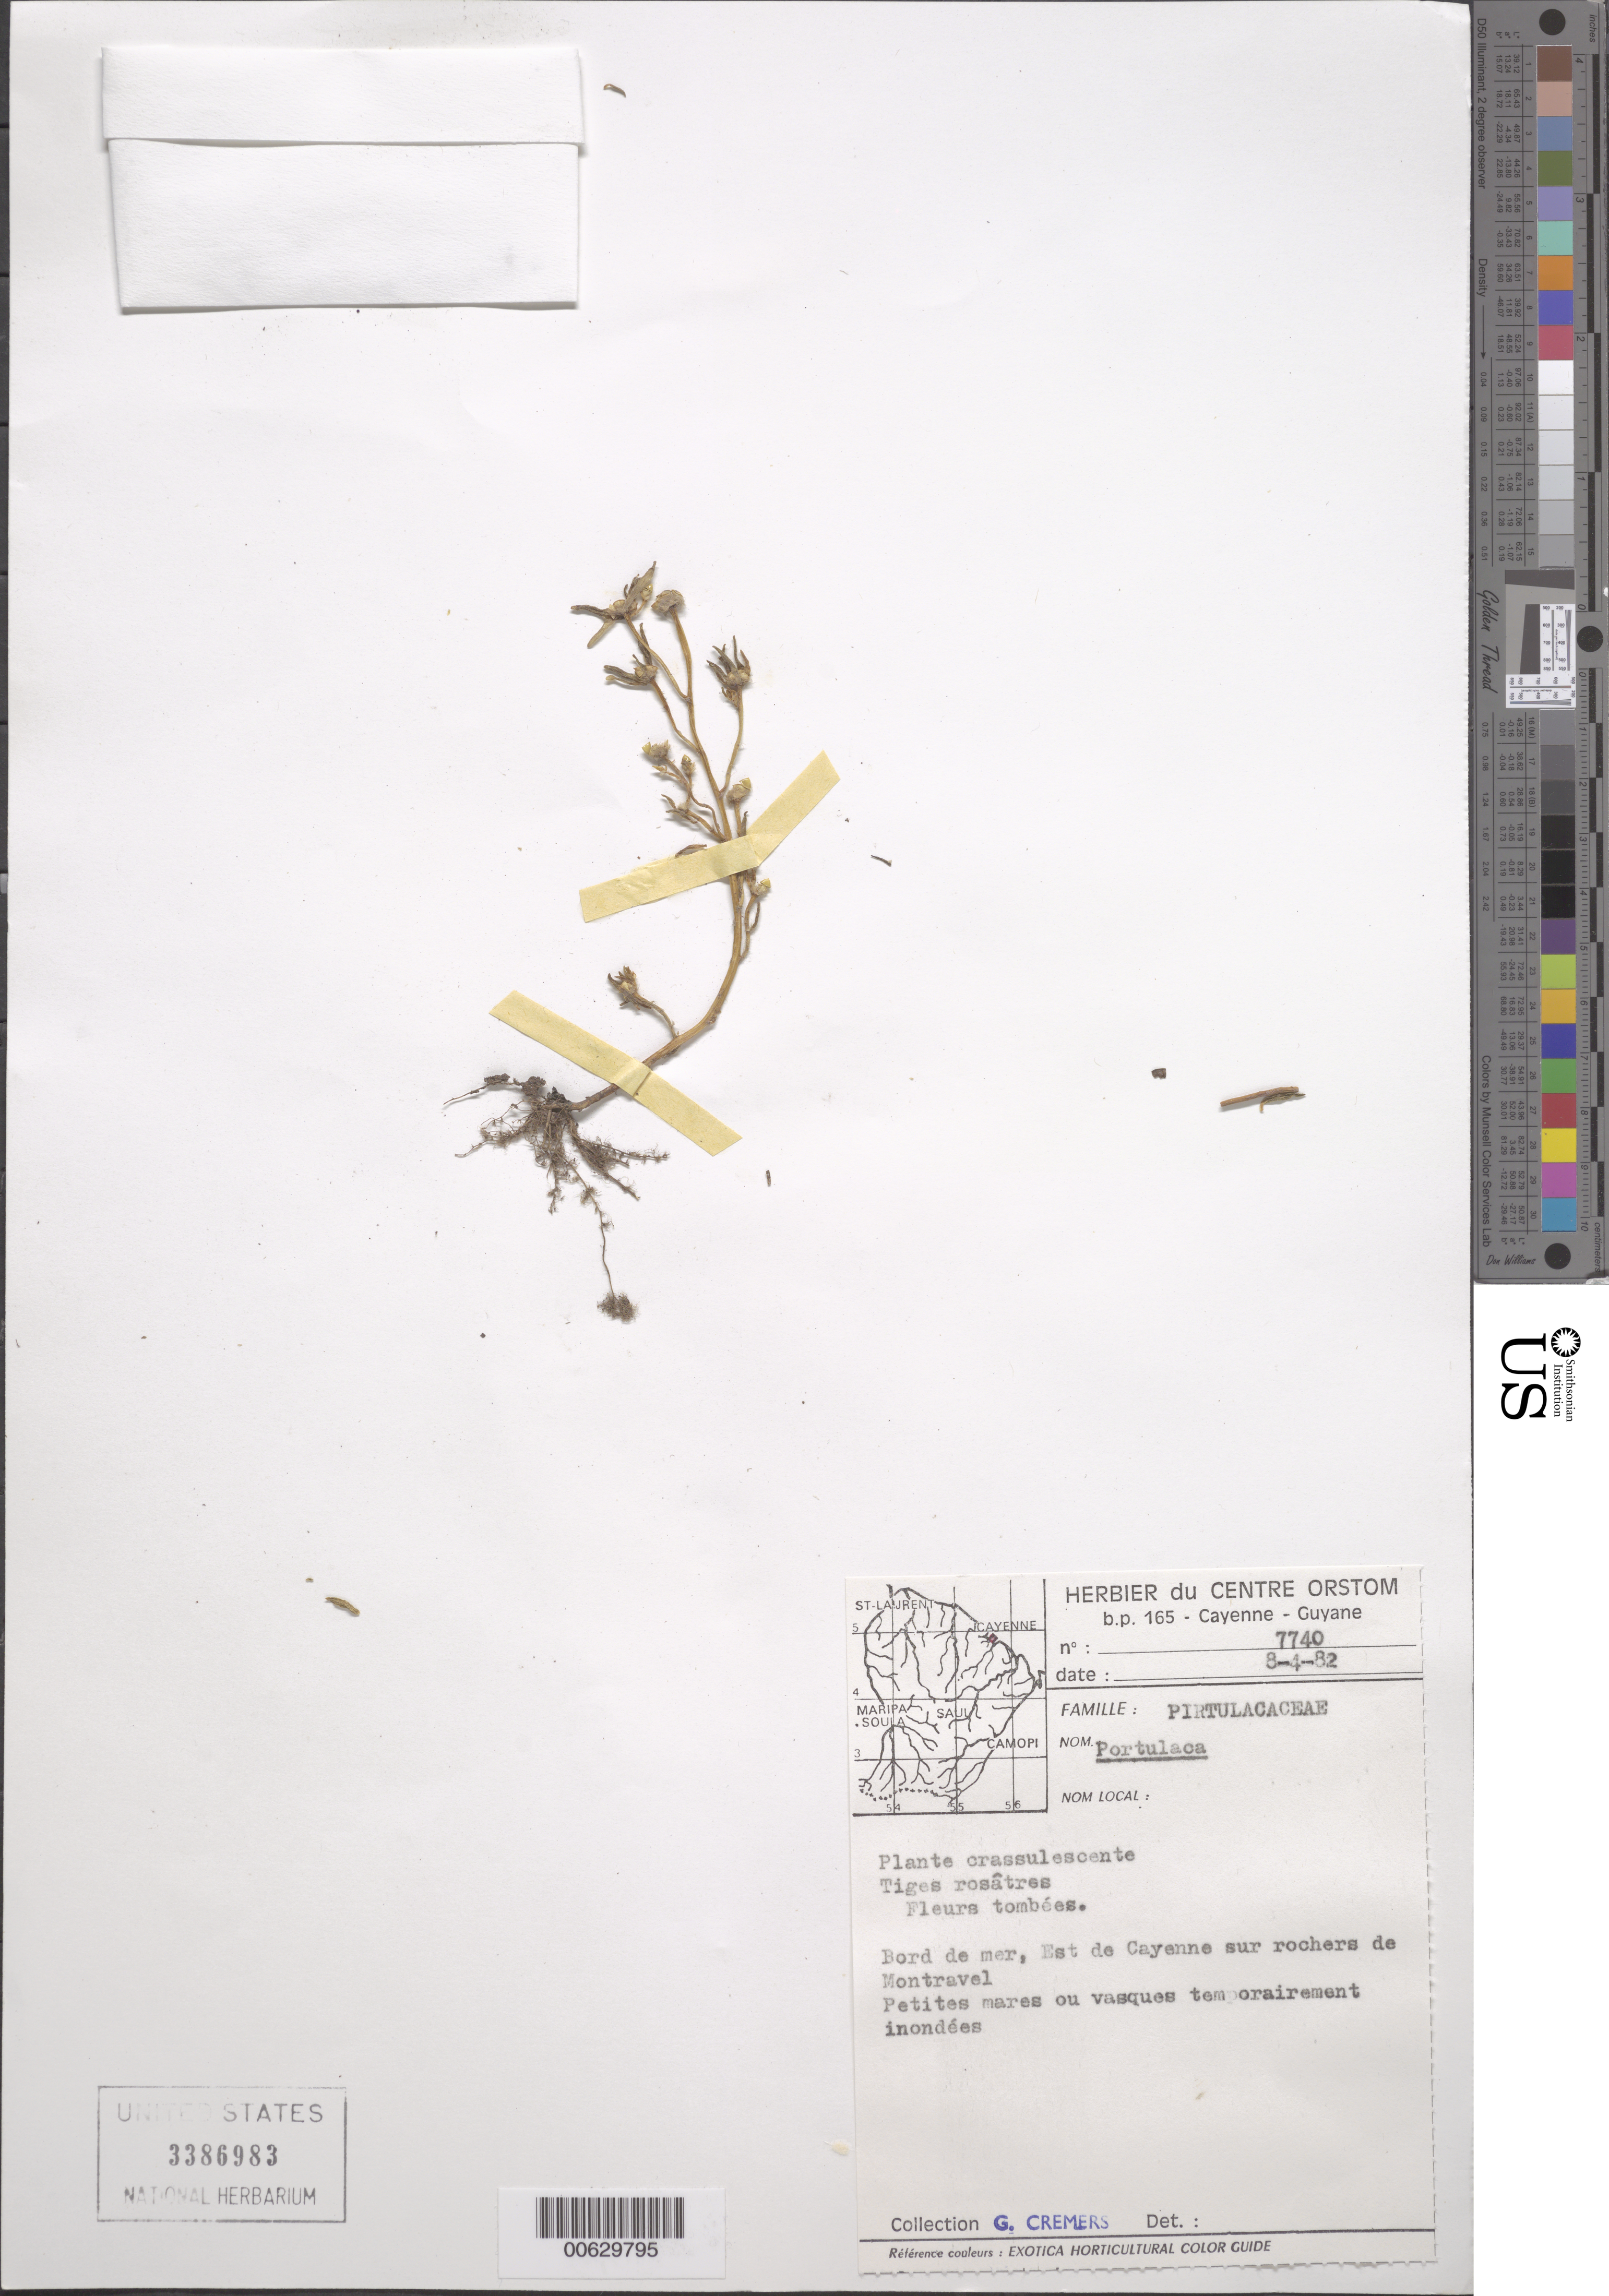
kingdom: Plantae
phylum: Tracheophyta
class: Magnoliopsida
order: Caryophyllales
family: Portulacaceae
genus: Portulaca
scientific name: Portulaca pilosa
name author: L.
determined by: DeFilipps, R. A.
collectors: G. Cremers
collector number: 7740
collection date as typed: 8-Apr-82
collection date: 1982-04-08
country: French Guiana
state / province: Cayenne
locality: Cayenne, Est de, sur les rochers de Montravel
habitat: Seaside, small ponds or temporarily flooded basins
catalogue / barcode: US 3386983